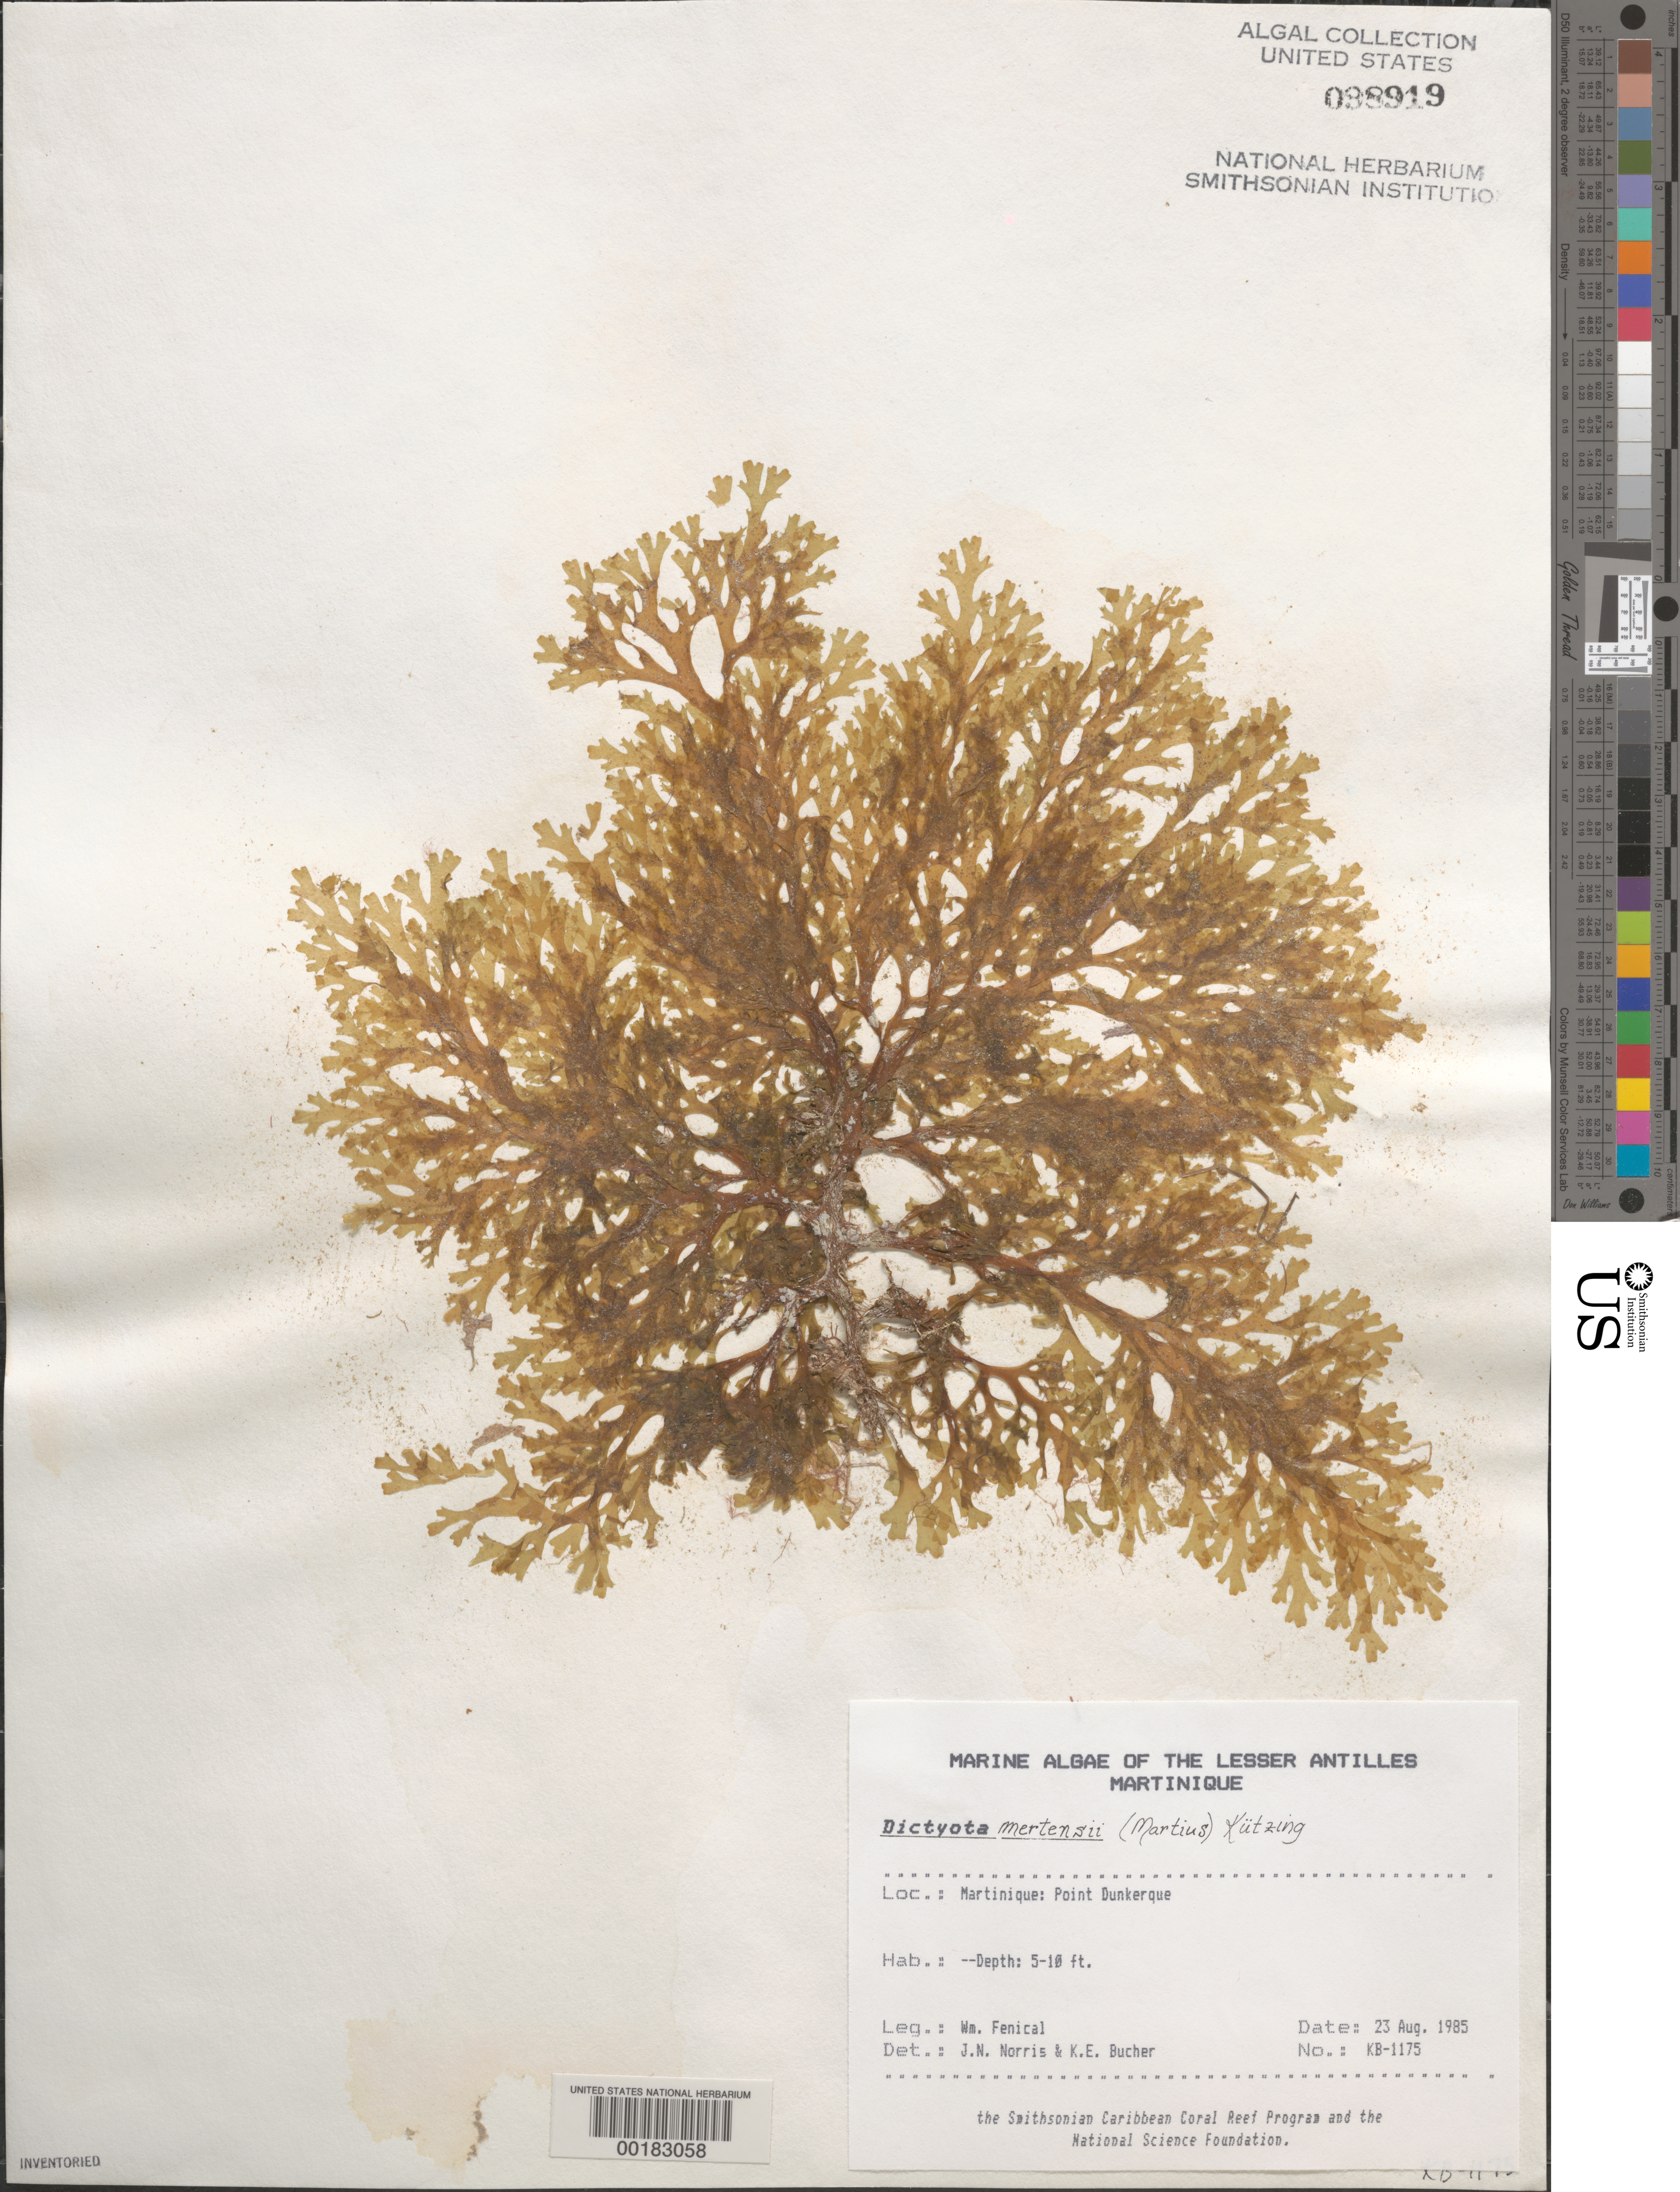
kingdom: Chromista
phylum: Ochrophyta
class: Phaeophyceae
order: Dictyotales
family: Dictyotaceae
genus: Dictyota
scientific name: Dictyota mertensii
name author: (C. Mart.) Kütz.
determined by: Norris, J. N.; Bucher, K. E.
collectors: W. Fenical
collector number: Kb-1175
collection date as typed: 23 Aug 1985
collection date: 1985-08-23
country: Martinique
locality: Pointe Dunkerque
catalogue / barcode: US 98919